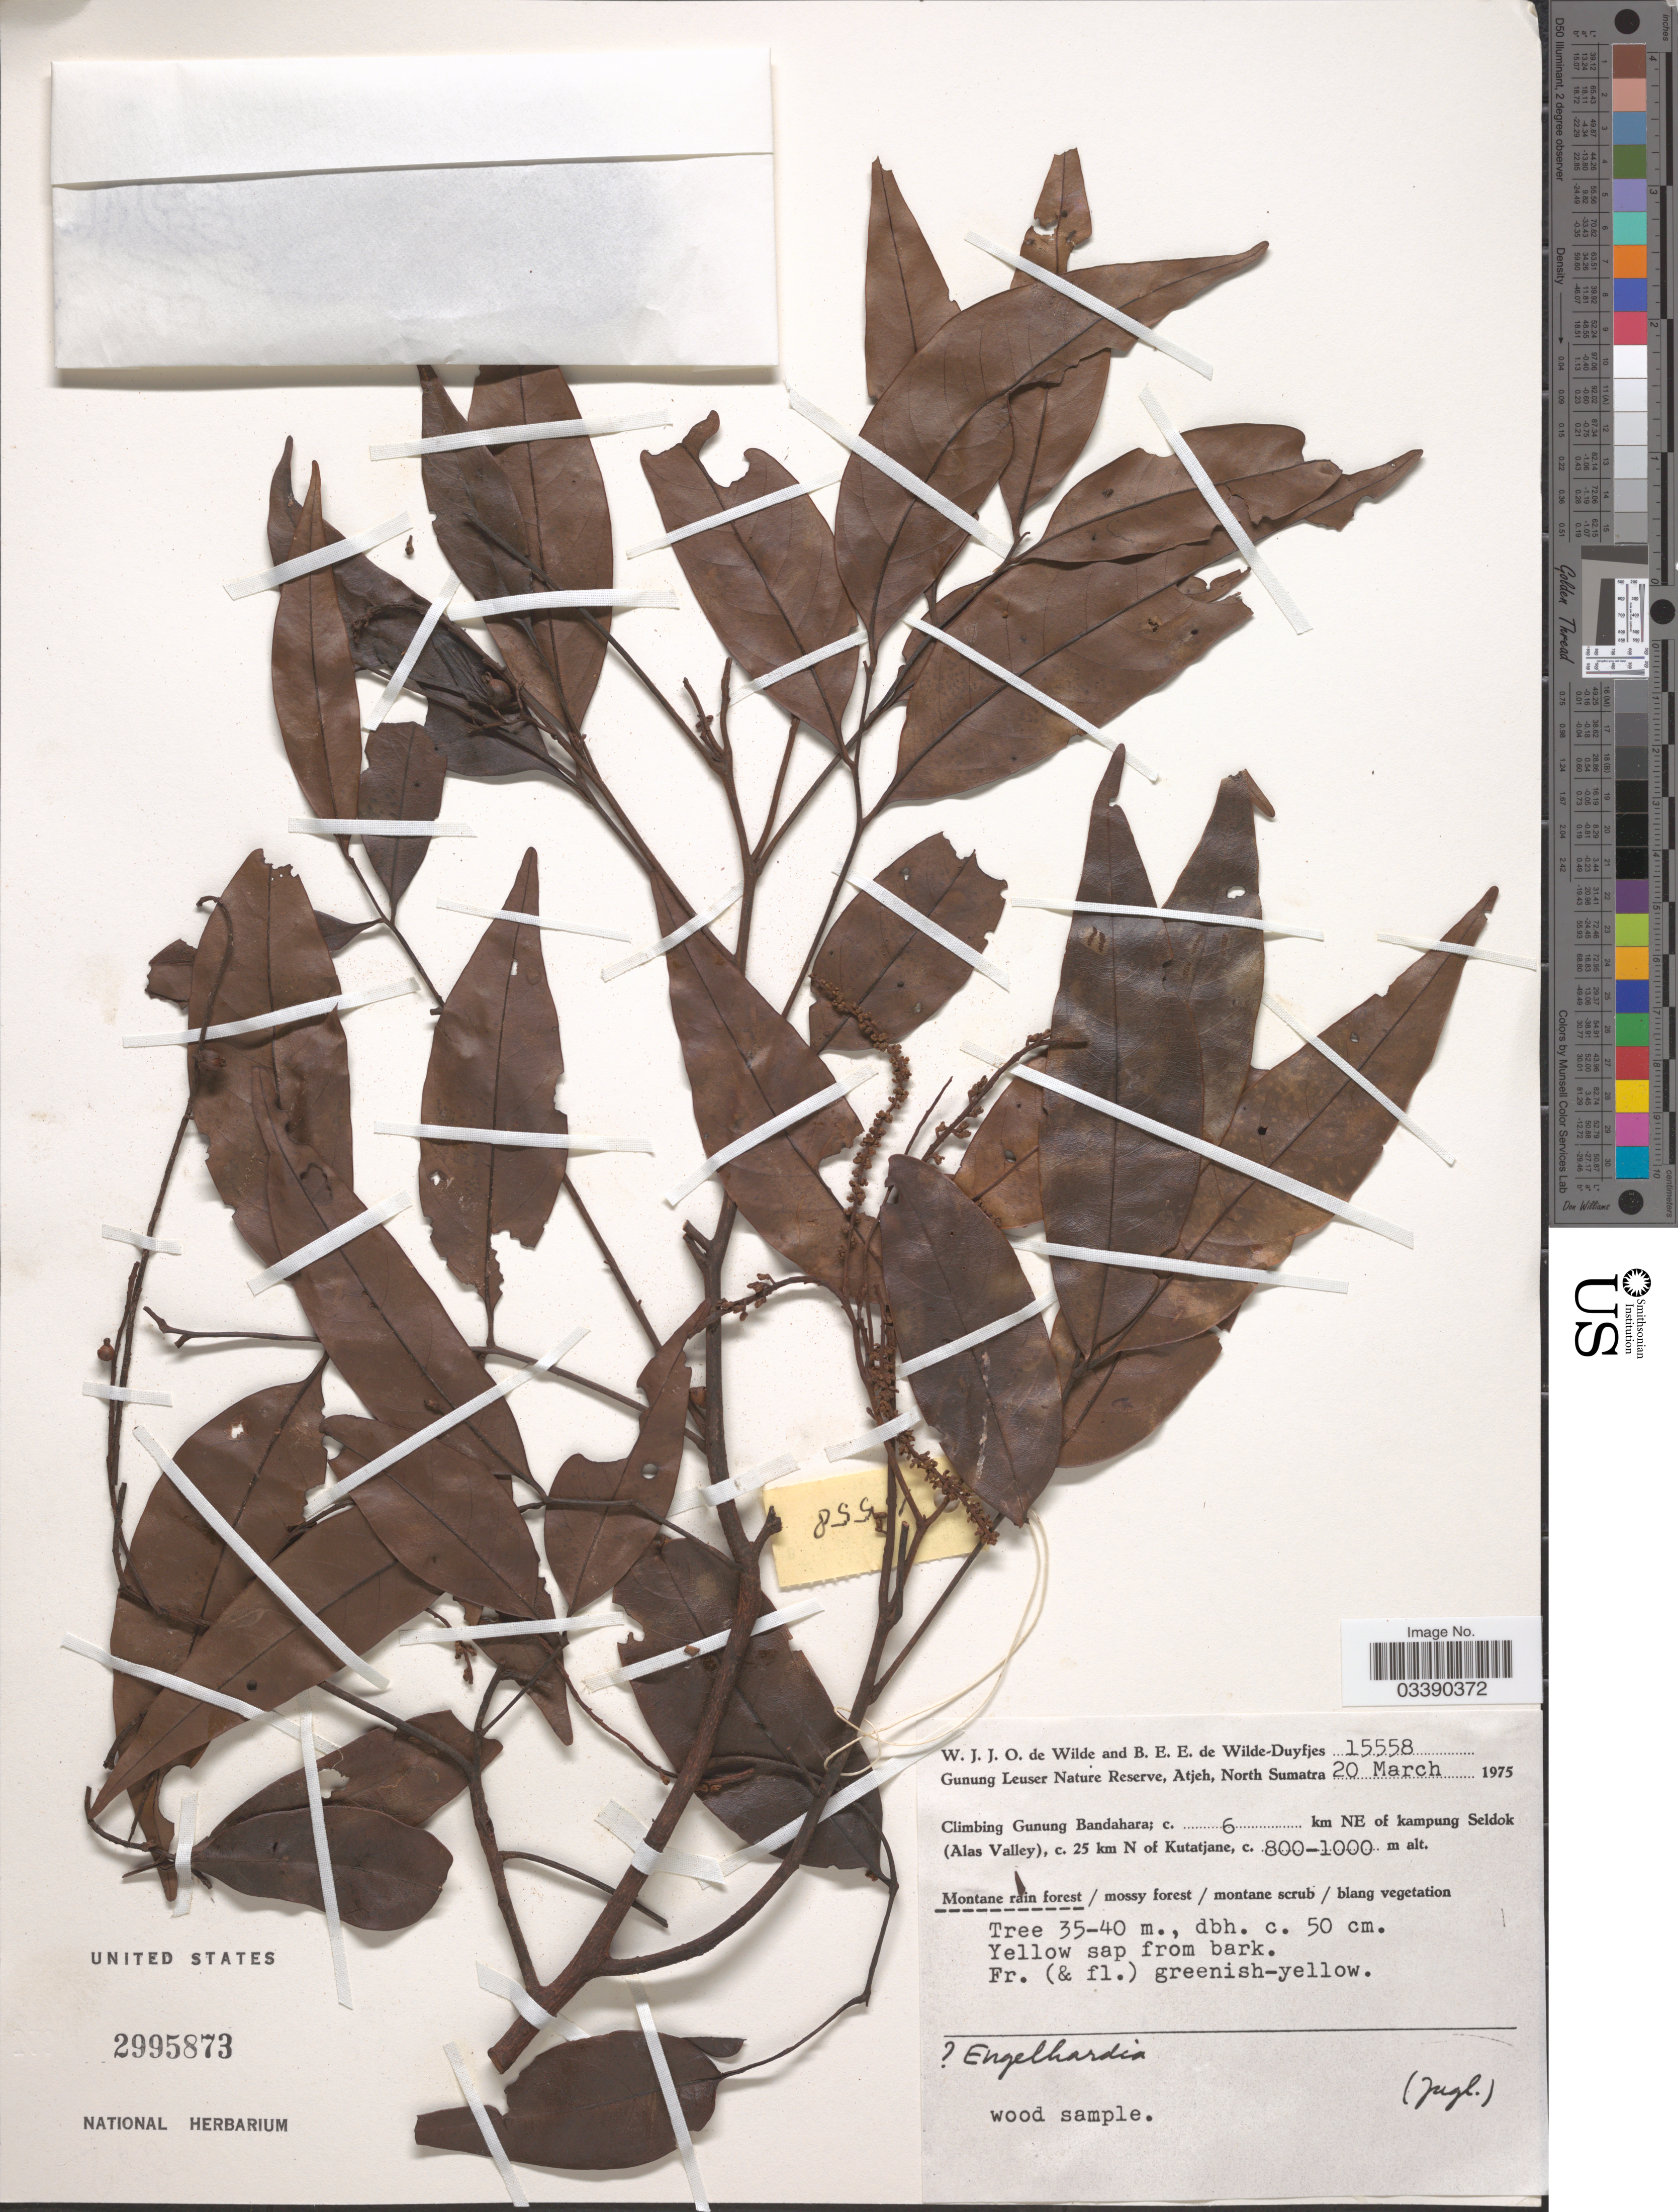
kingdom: Plantae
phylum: Tracheophyta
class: Magnoliopsida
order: Fagales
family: Juglandaceae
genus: Engelhardia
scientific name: Engelhardia sp.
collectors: W. J. de Wilde & B. E. de Wilde-Duyfjes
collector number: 15558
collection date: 1975-03-20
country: Indonesia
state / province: Sumatra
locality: Gunung Leuser Nature Reserve, Atjeh, North Sumatra. Climbing Gunung Bandahara; c. 6 km NE of kampung Seldok (Alas Valley), c. 25 km N of Kutatjane.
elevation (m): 800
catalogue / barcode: US 2995873